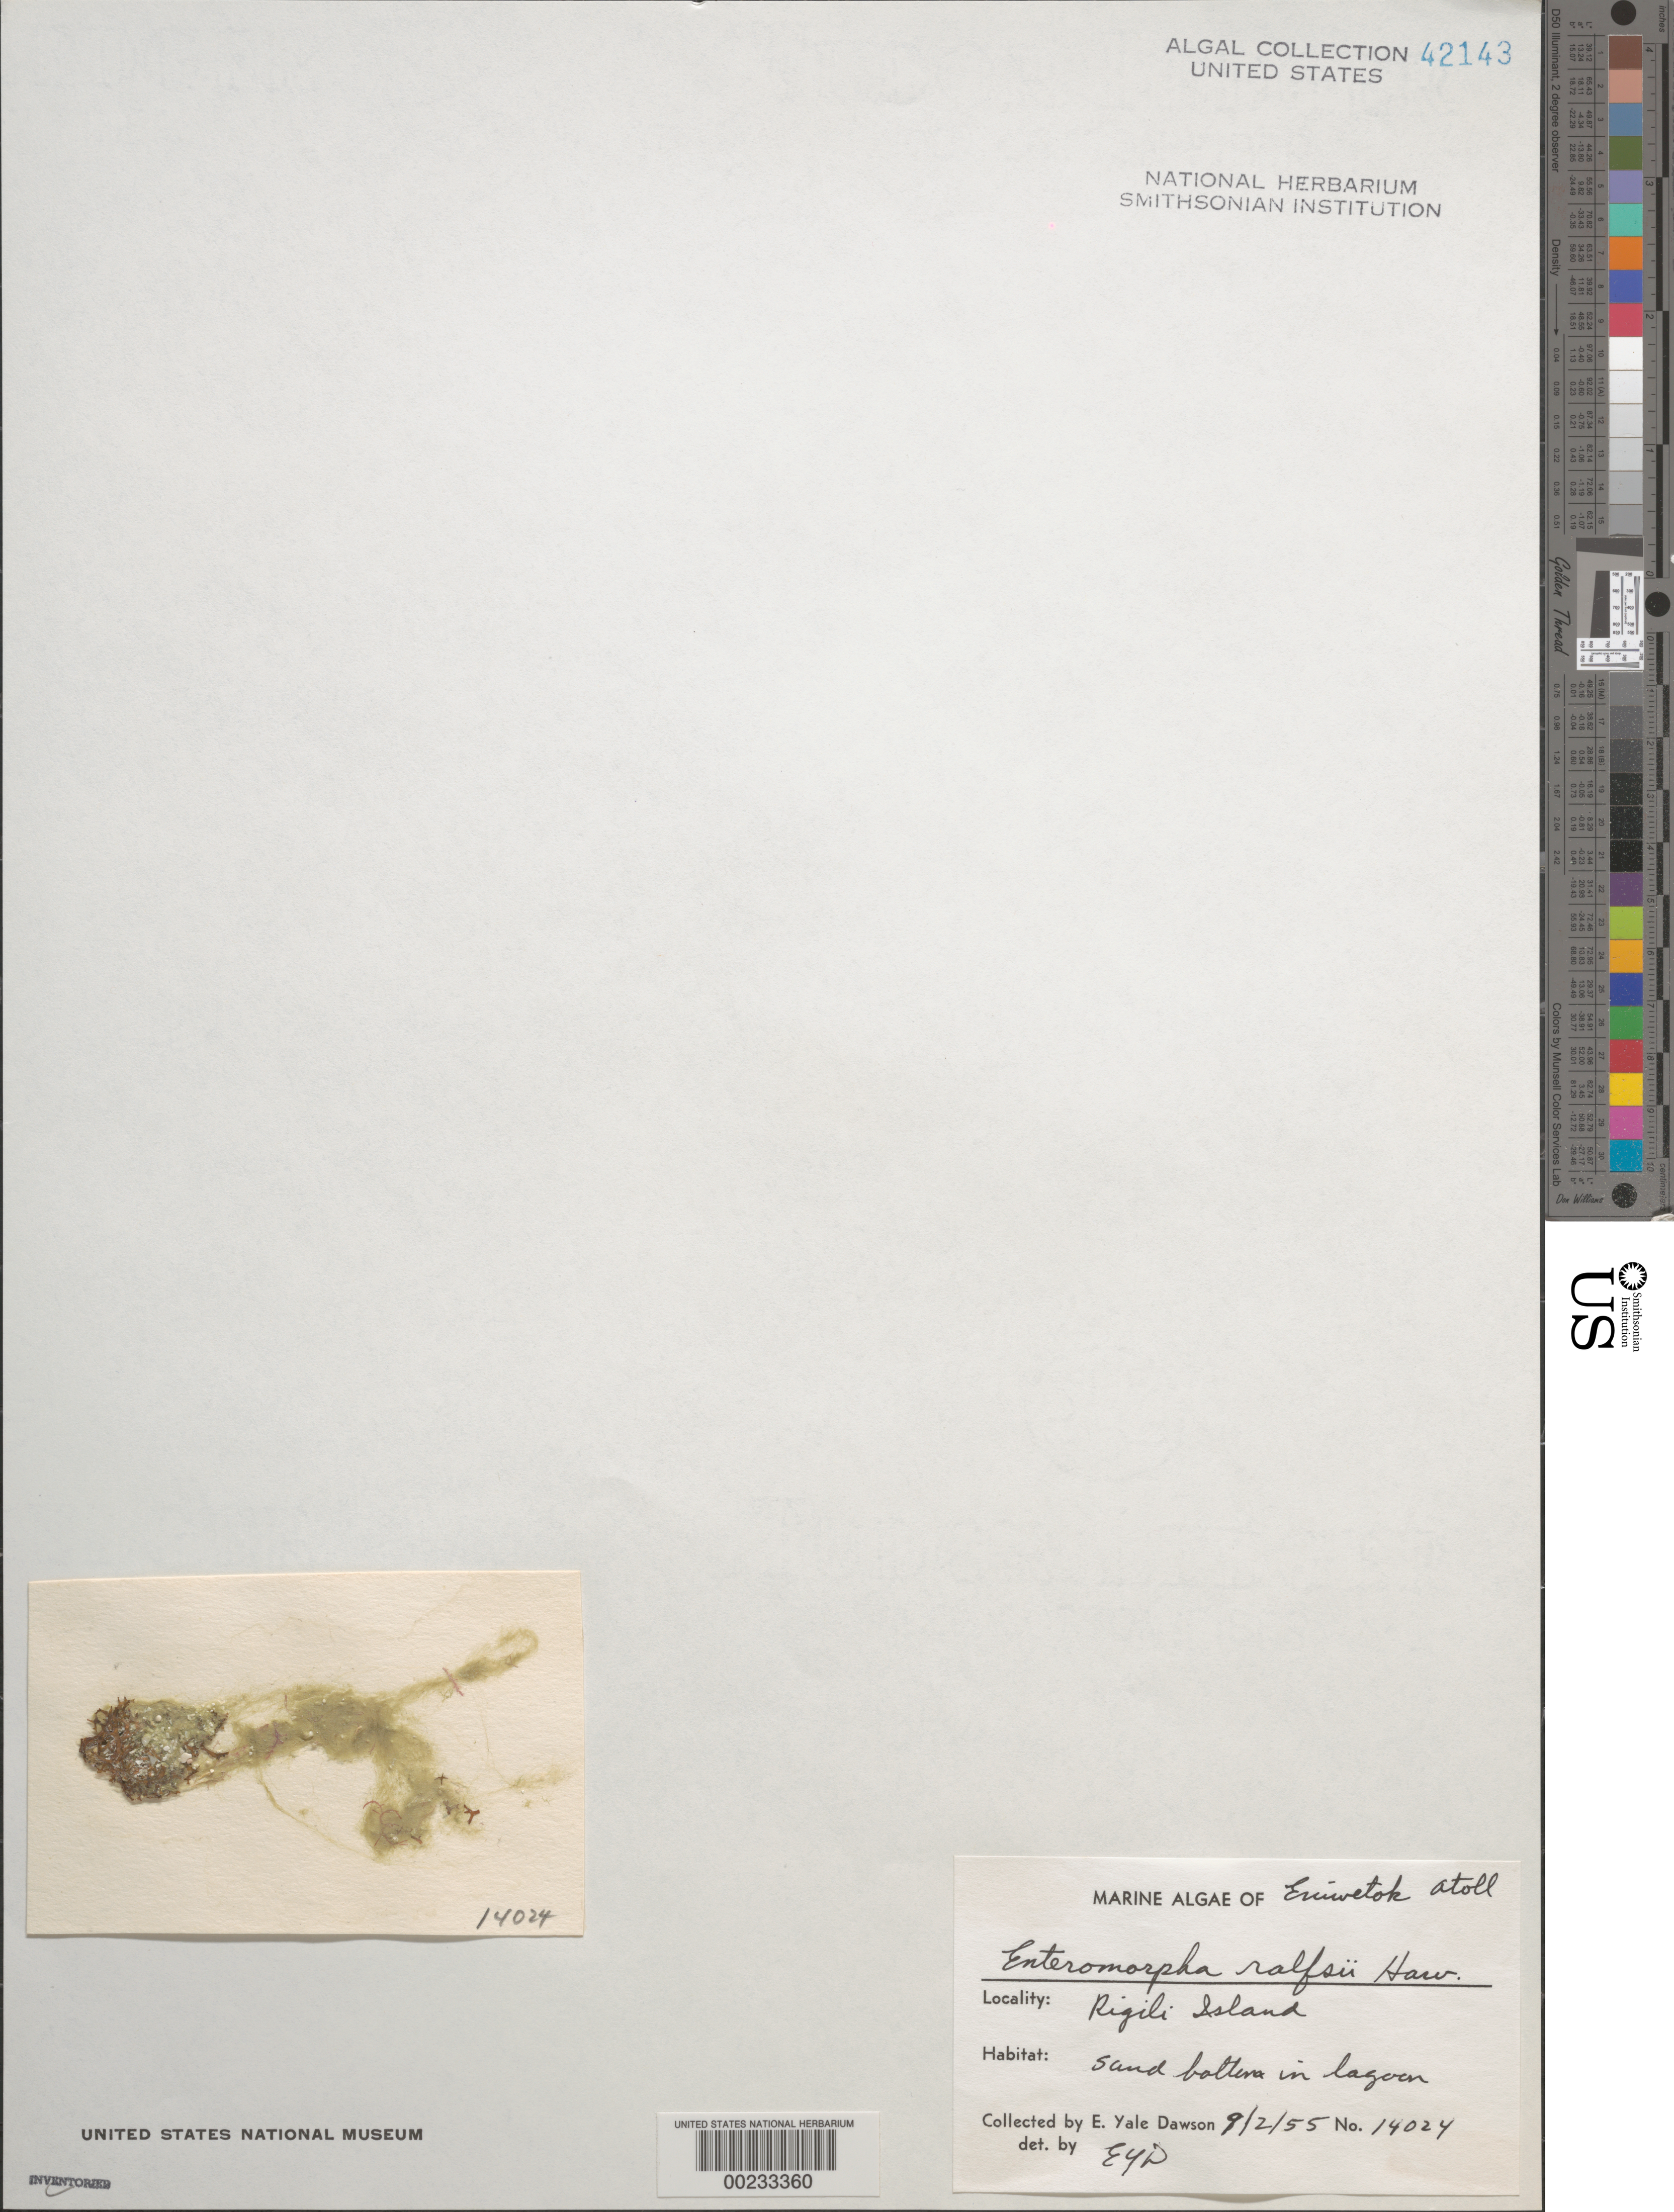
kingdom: Plantae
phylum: Chlorophyta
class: Ulvophyceae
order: Ulvales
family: Ulvaceae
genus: Ulva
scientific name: Ulva ralfsii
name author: (Harv.) Le Jol.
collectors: E. Y. Dawson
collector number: EYD 14024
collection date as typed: September 2, 1955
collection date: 1955-09-02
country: Marshall Islands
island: Enewetak [Eniwetok] Atoll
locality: Rigili Island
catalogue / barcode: US 42143